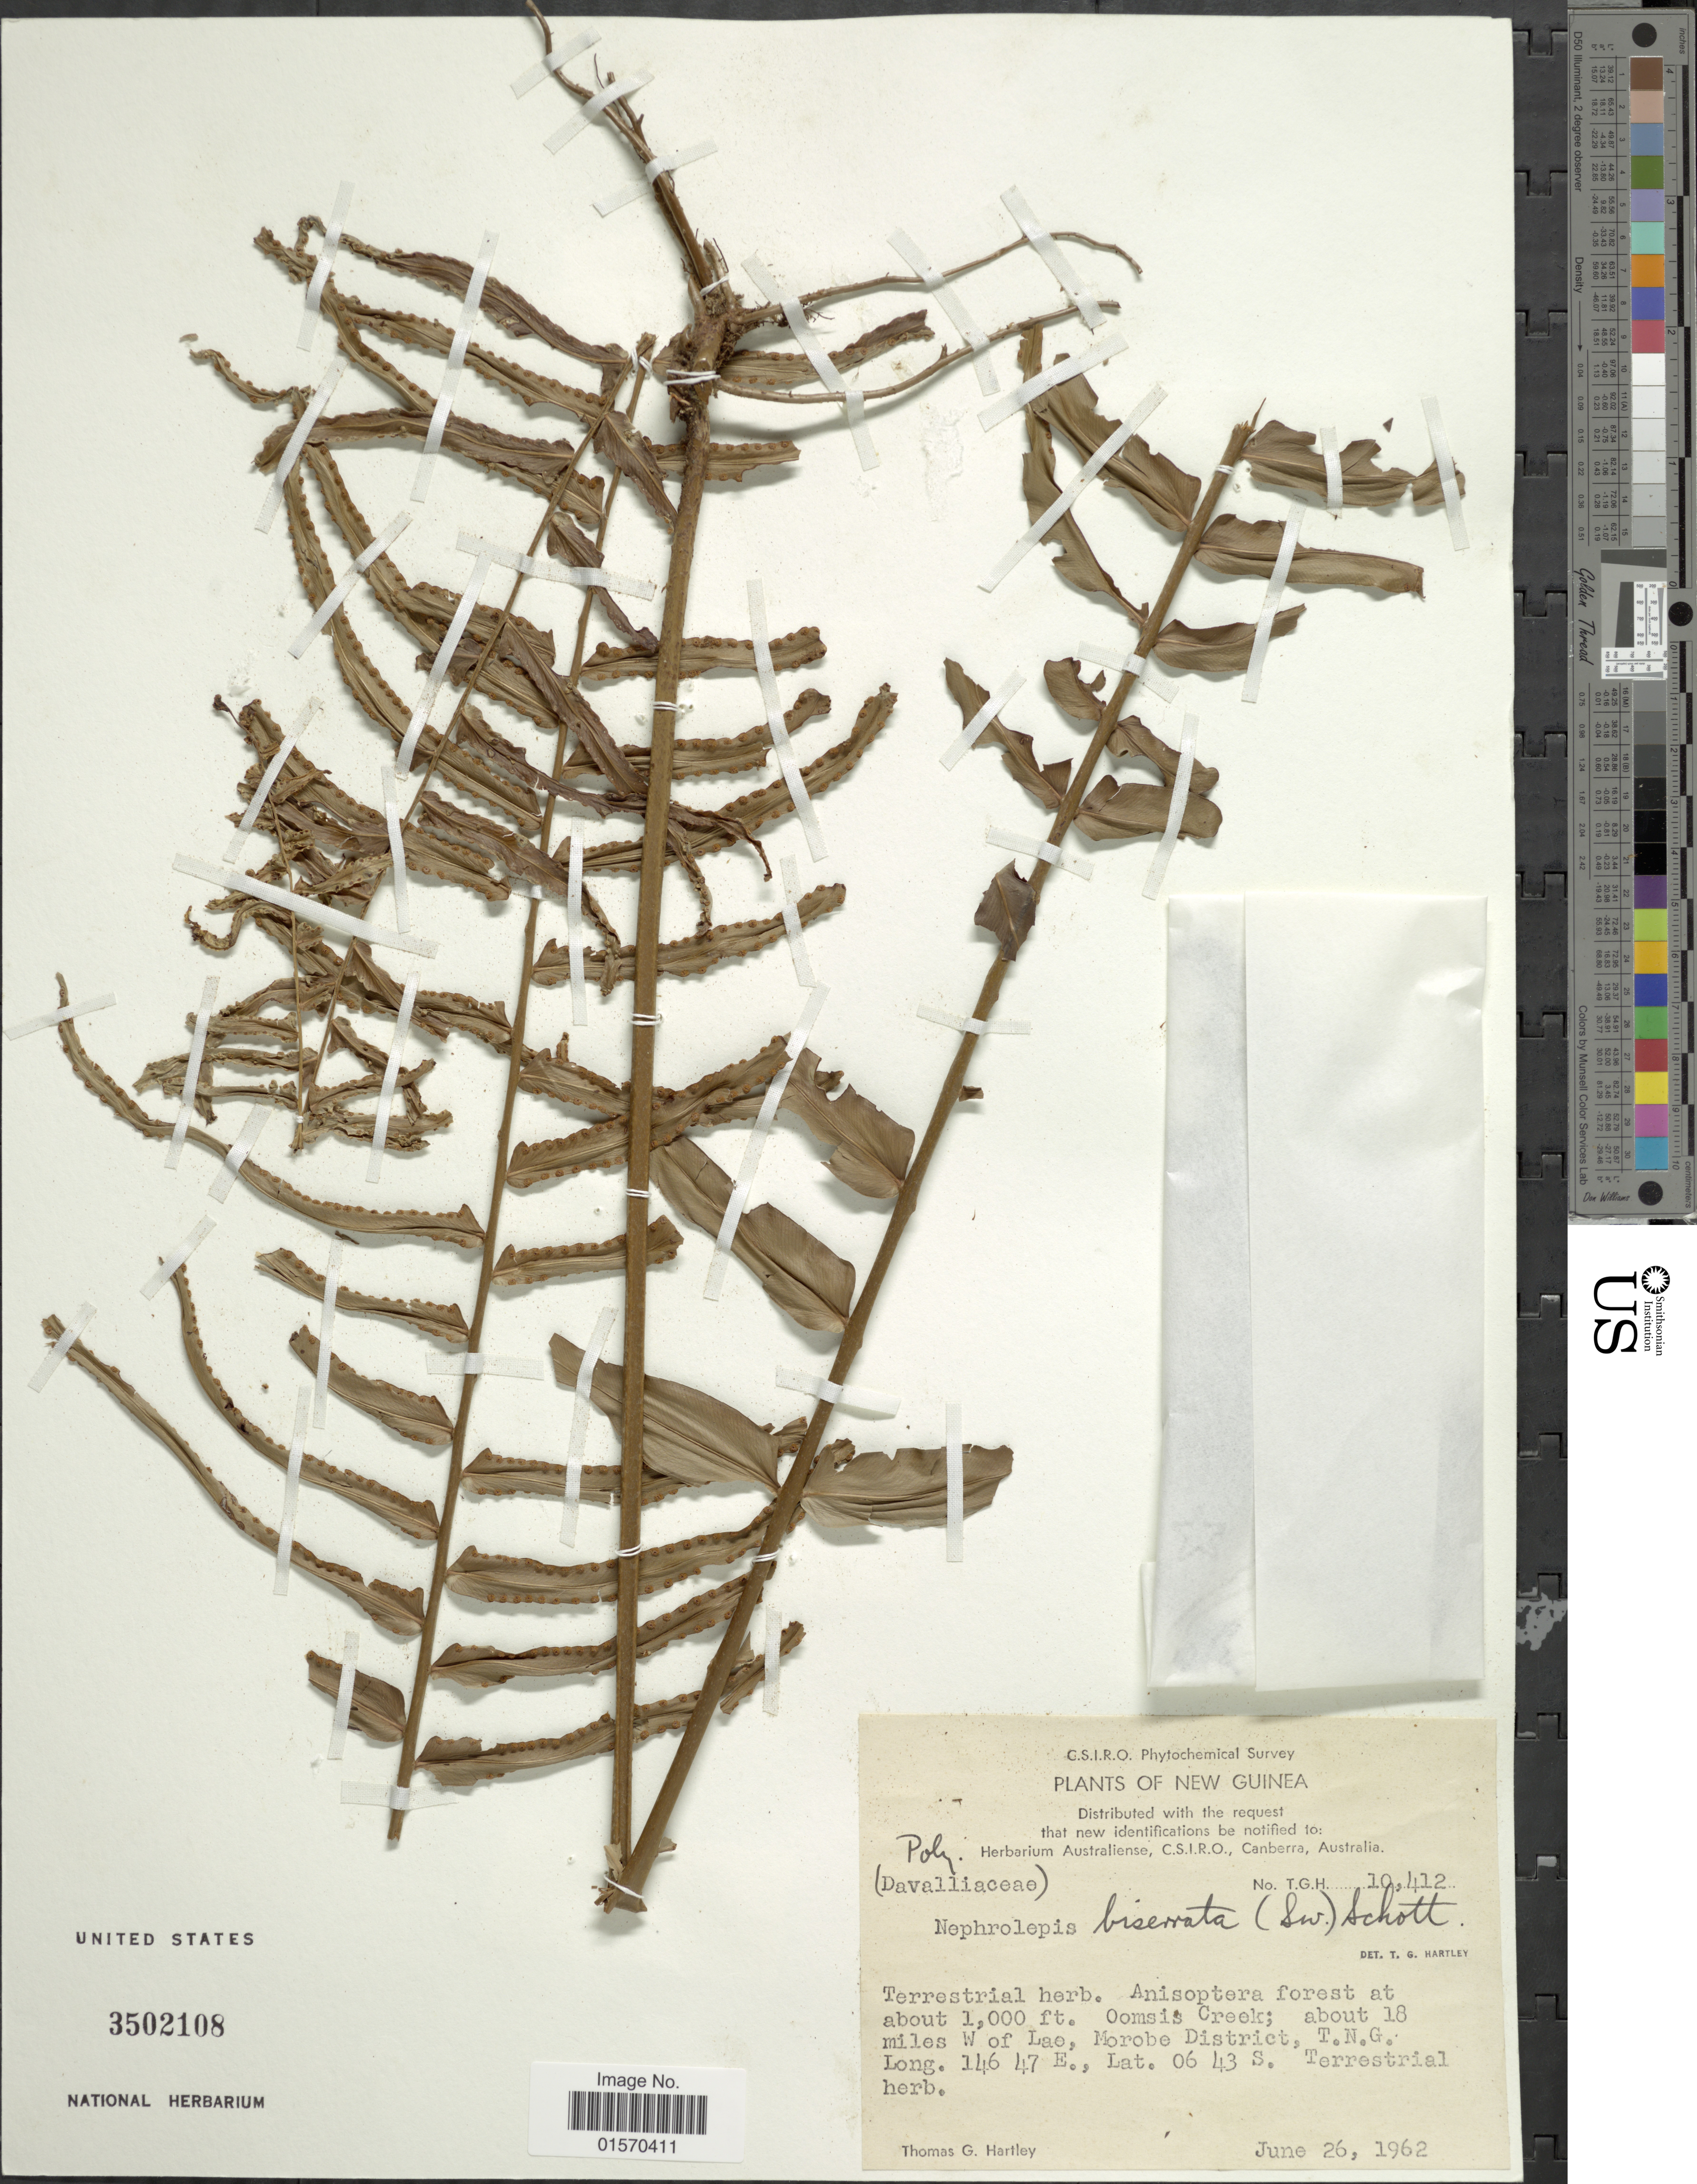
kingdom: Plantae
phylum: Tracheophyta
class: Polypodiopsida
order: Polypodiales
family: Nephrolepidaceae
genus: Nephrolepis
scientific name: Nephrolepis biserrata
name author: (Sw.) Schott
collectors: T. G. Hartley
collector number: T.G.H. 10412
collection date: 1962-06-26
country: Papua New Guinea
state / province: Morobe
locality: New Guinea. Oomsis Creek; about 18 miles W of Lao, T. N. G.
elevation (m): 305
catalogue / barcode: US 3502108